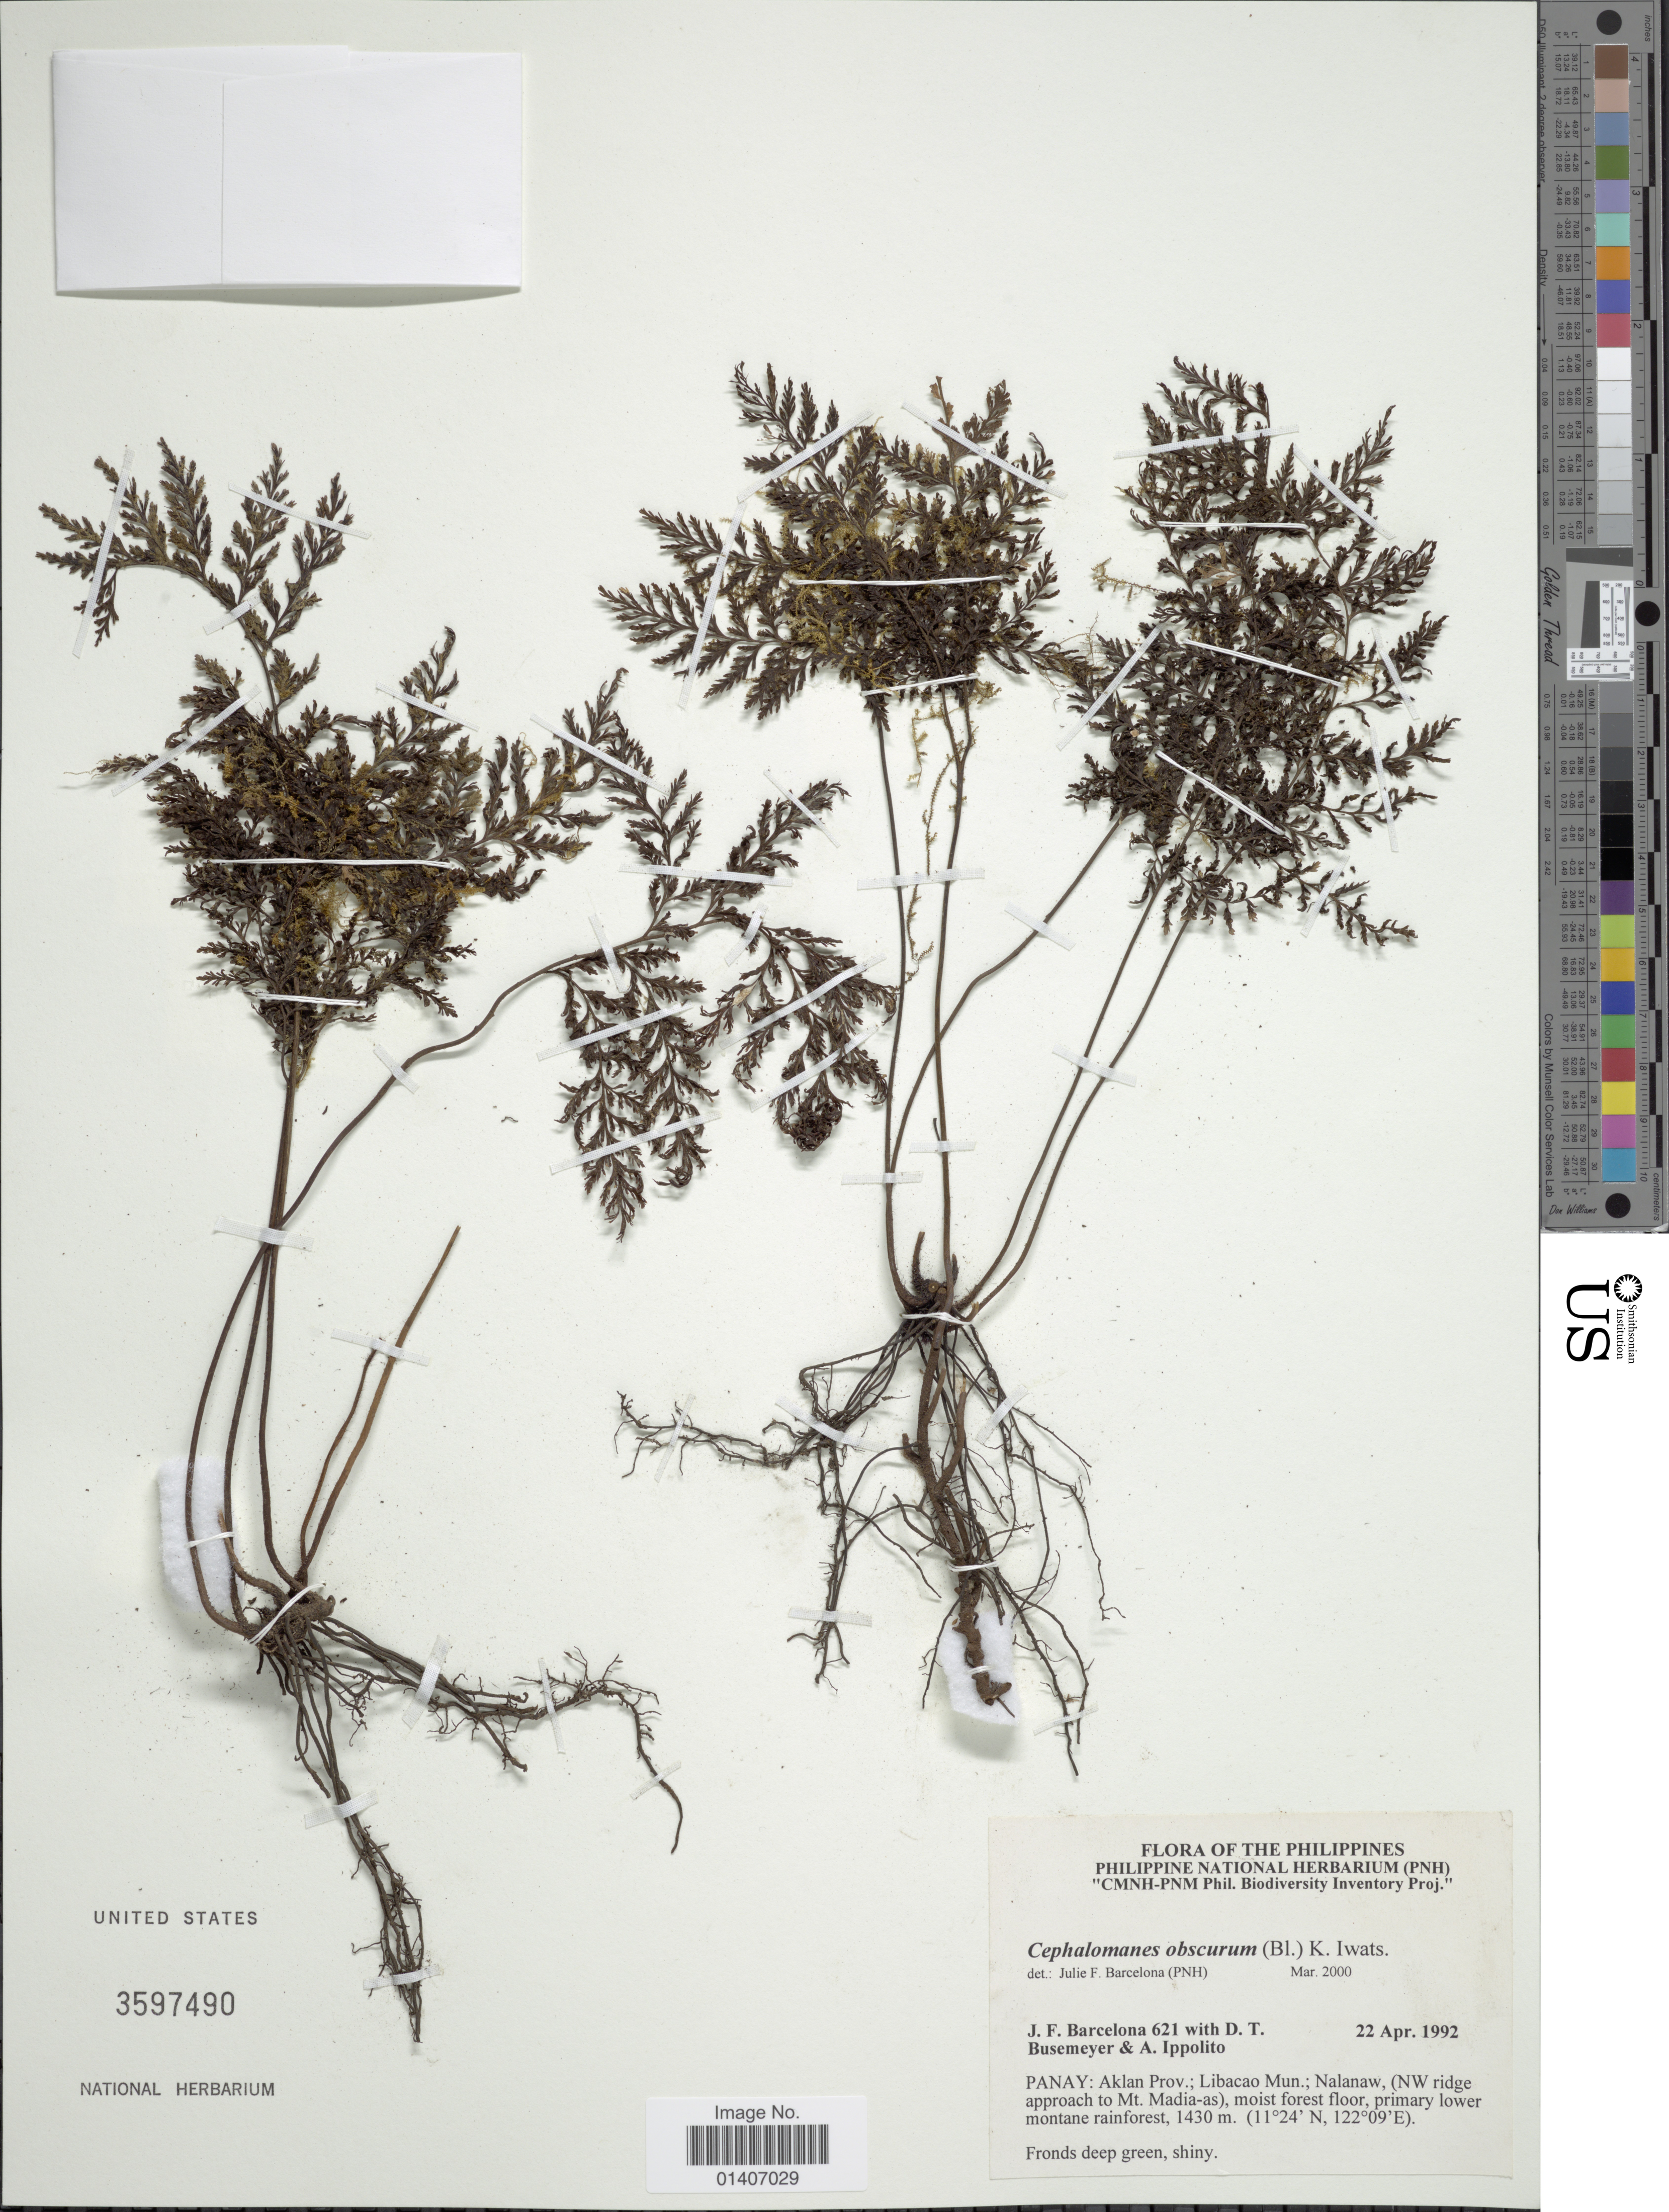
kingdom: Plantae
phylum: Tracheophyta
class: Polypodiopsida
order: Hymenophyllales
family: Hymenophyllaceae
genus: Abrodictyum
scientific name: Abrodictyum obscurum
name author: (Blume) Ebihara & K. Iwats.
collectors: J. F. Barcelona, D. Busemeyer & A. Ippolito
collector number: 621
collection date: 1992-04-22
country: Philippines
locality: Panay: Aklan Prov.; Libacao Mun.; Nalanaw,(NW ridge approach to Mt. Madia-as)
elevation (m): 1430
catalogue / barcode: US 3597490